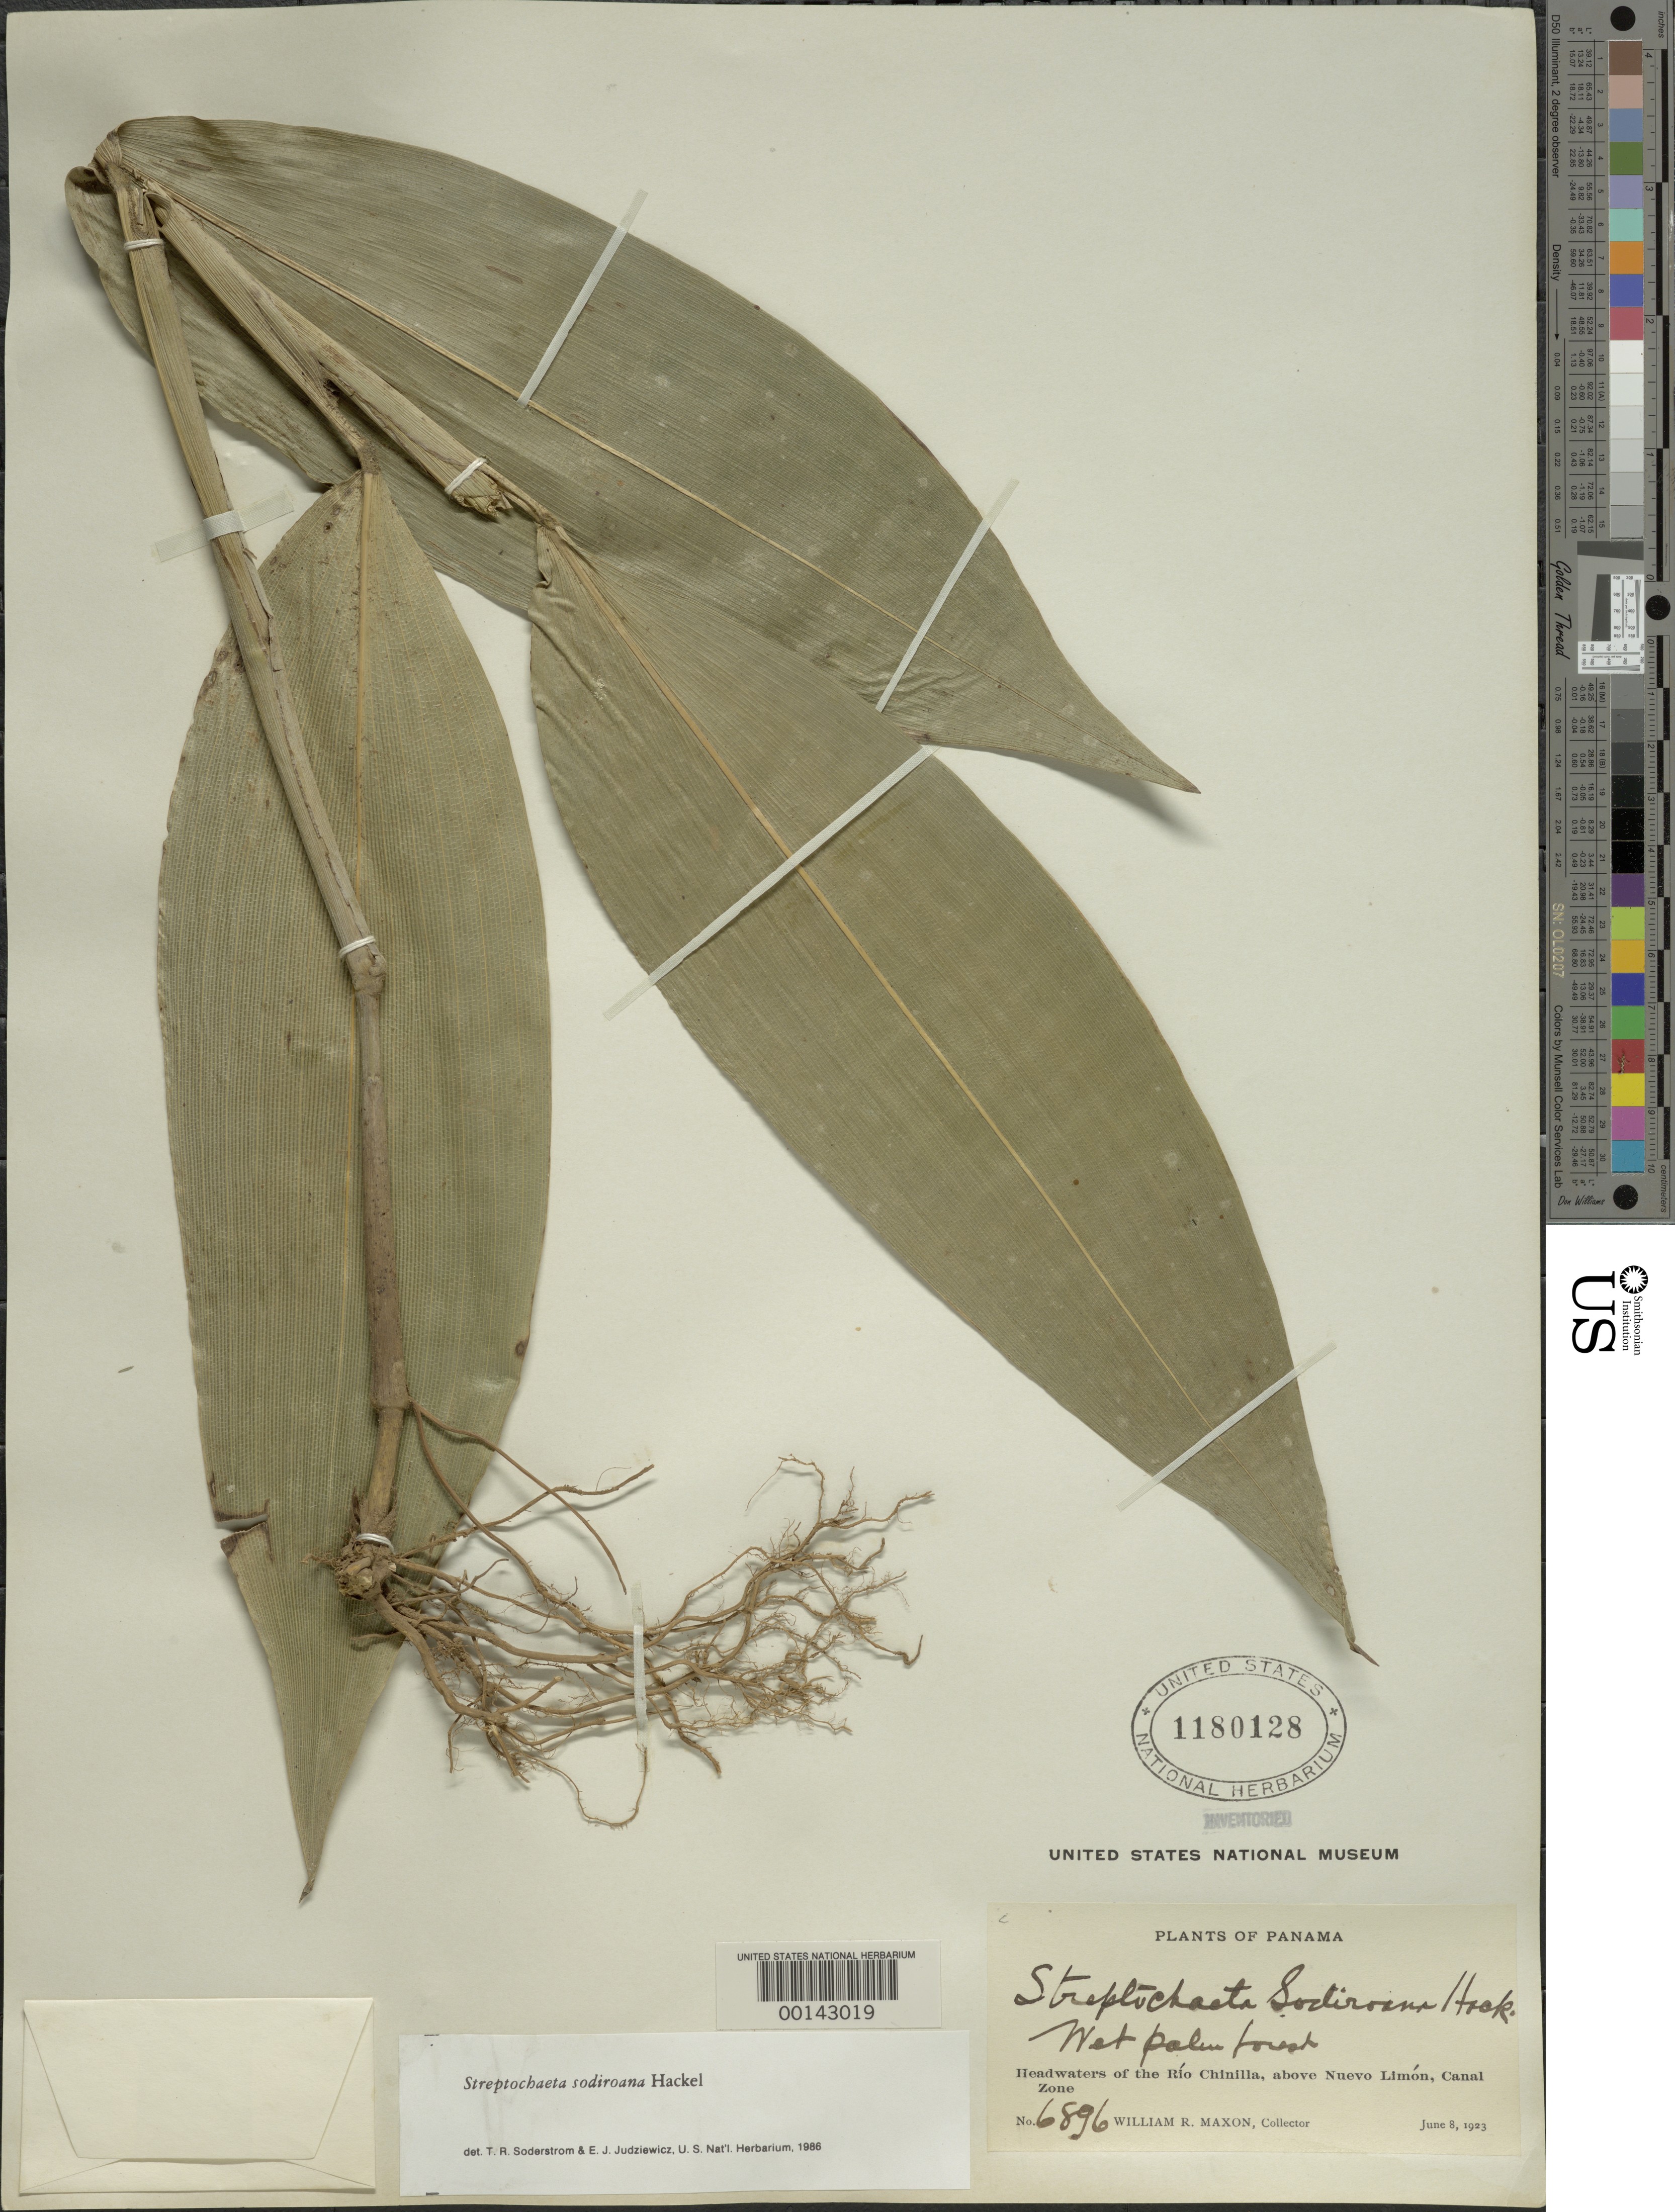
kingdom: Plantae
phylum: Tracheophyta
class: Liliopsida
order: Poales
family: Poaceae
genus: Streptochaeta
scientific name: Streptochaeta sodiroana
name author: Hack.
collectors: W. R. Maxon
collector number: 6896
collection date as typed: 08 Jun 1923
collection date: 1923-06-08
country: Panama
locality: Nuevo Limon, Rio Chinilla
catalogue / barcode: US 1180128